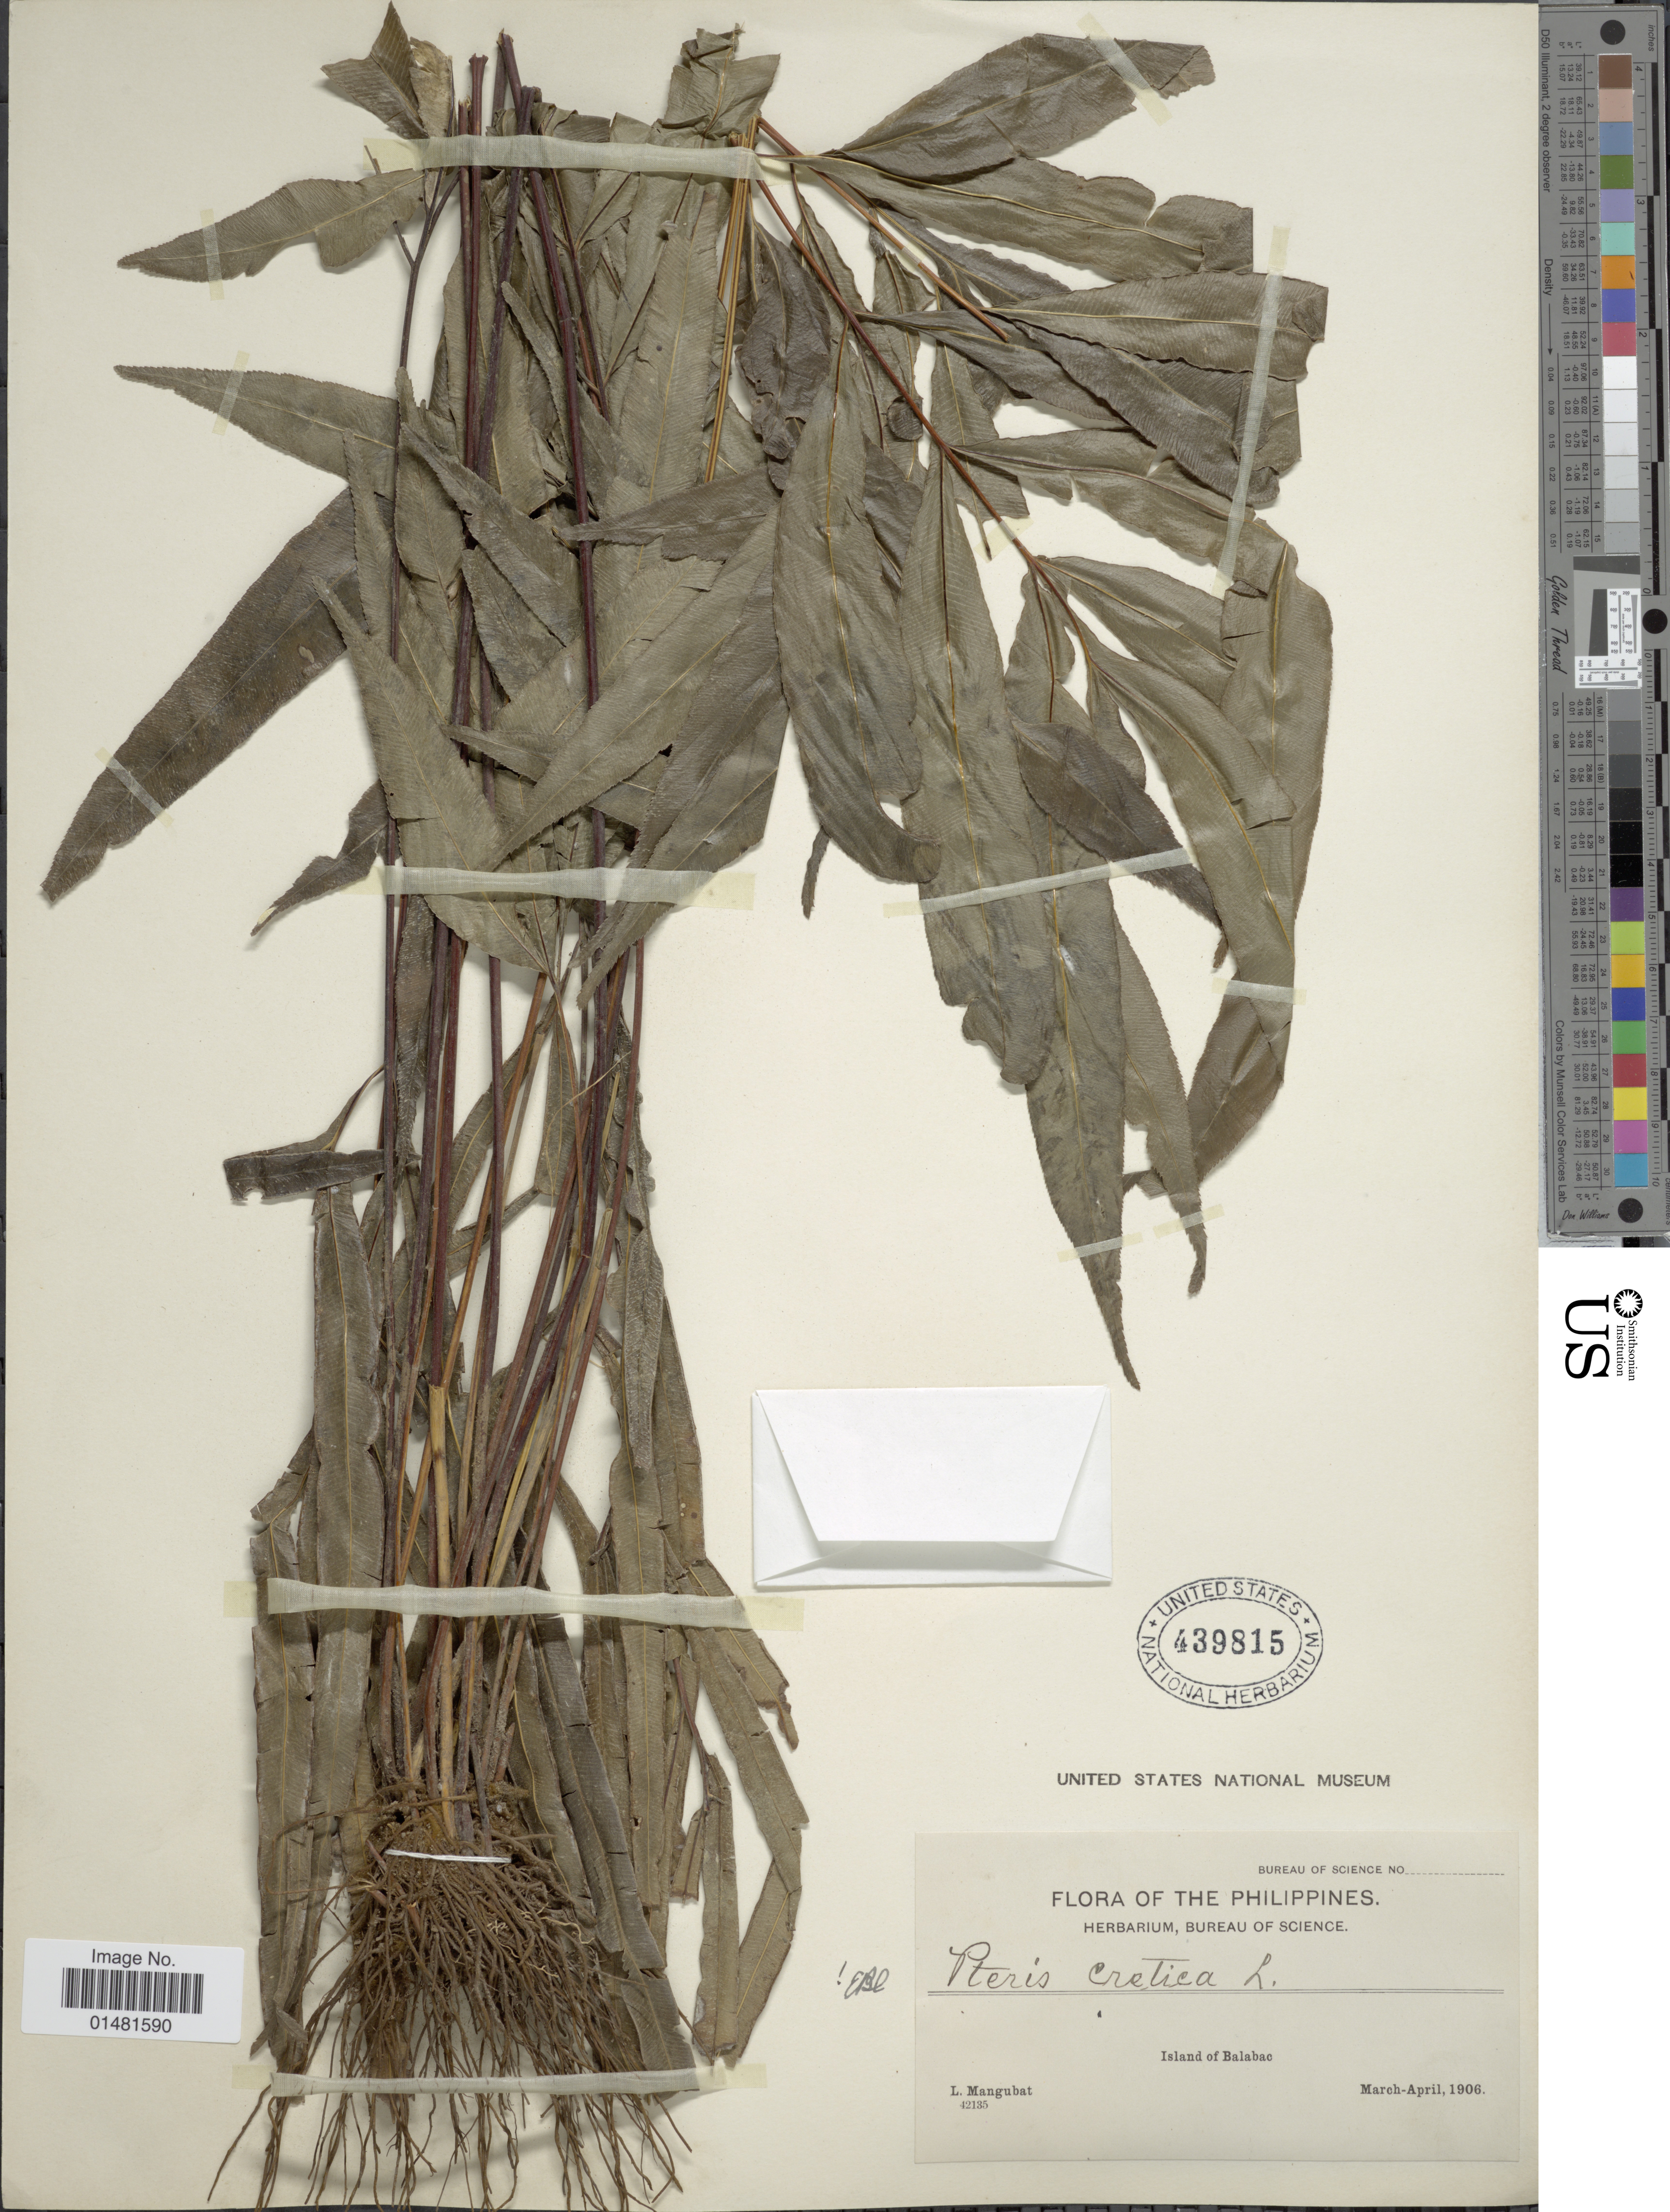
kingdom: Plantae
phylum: Tracheophyta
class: Polypodiopsida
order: Polypodiales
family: Pteridaceae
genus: Pteris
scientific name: Pteris cretica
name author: L.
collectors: L. Mangubat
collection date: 1906-03/1906-04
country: Philippines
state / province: Mimaropa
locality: Island of Balabac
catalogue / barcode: US 439815